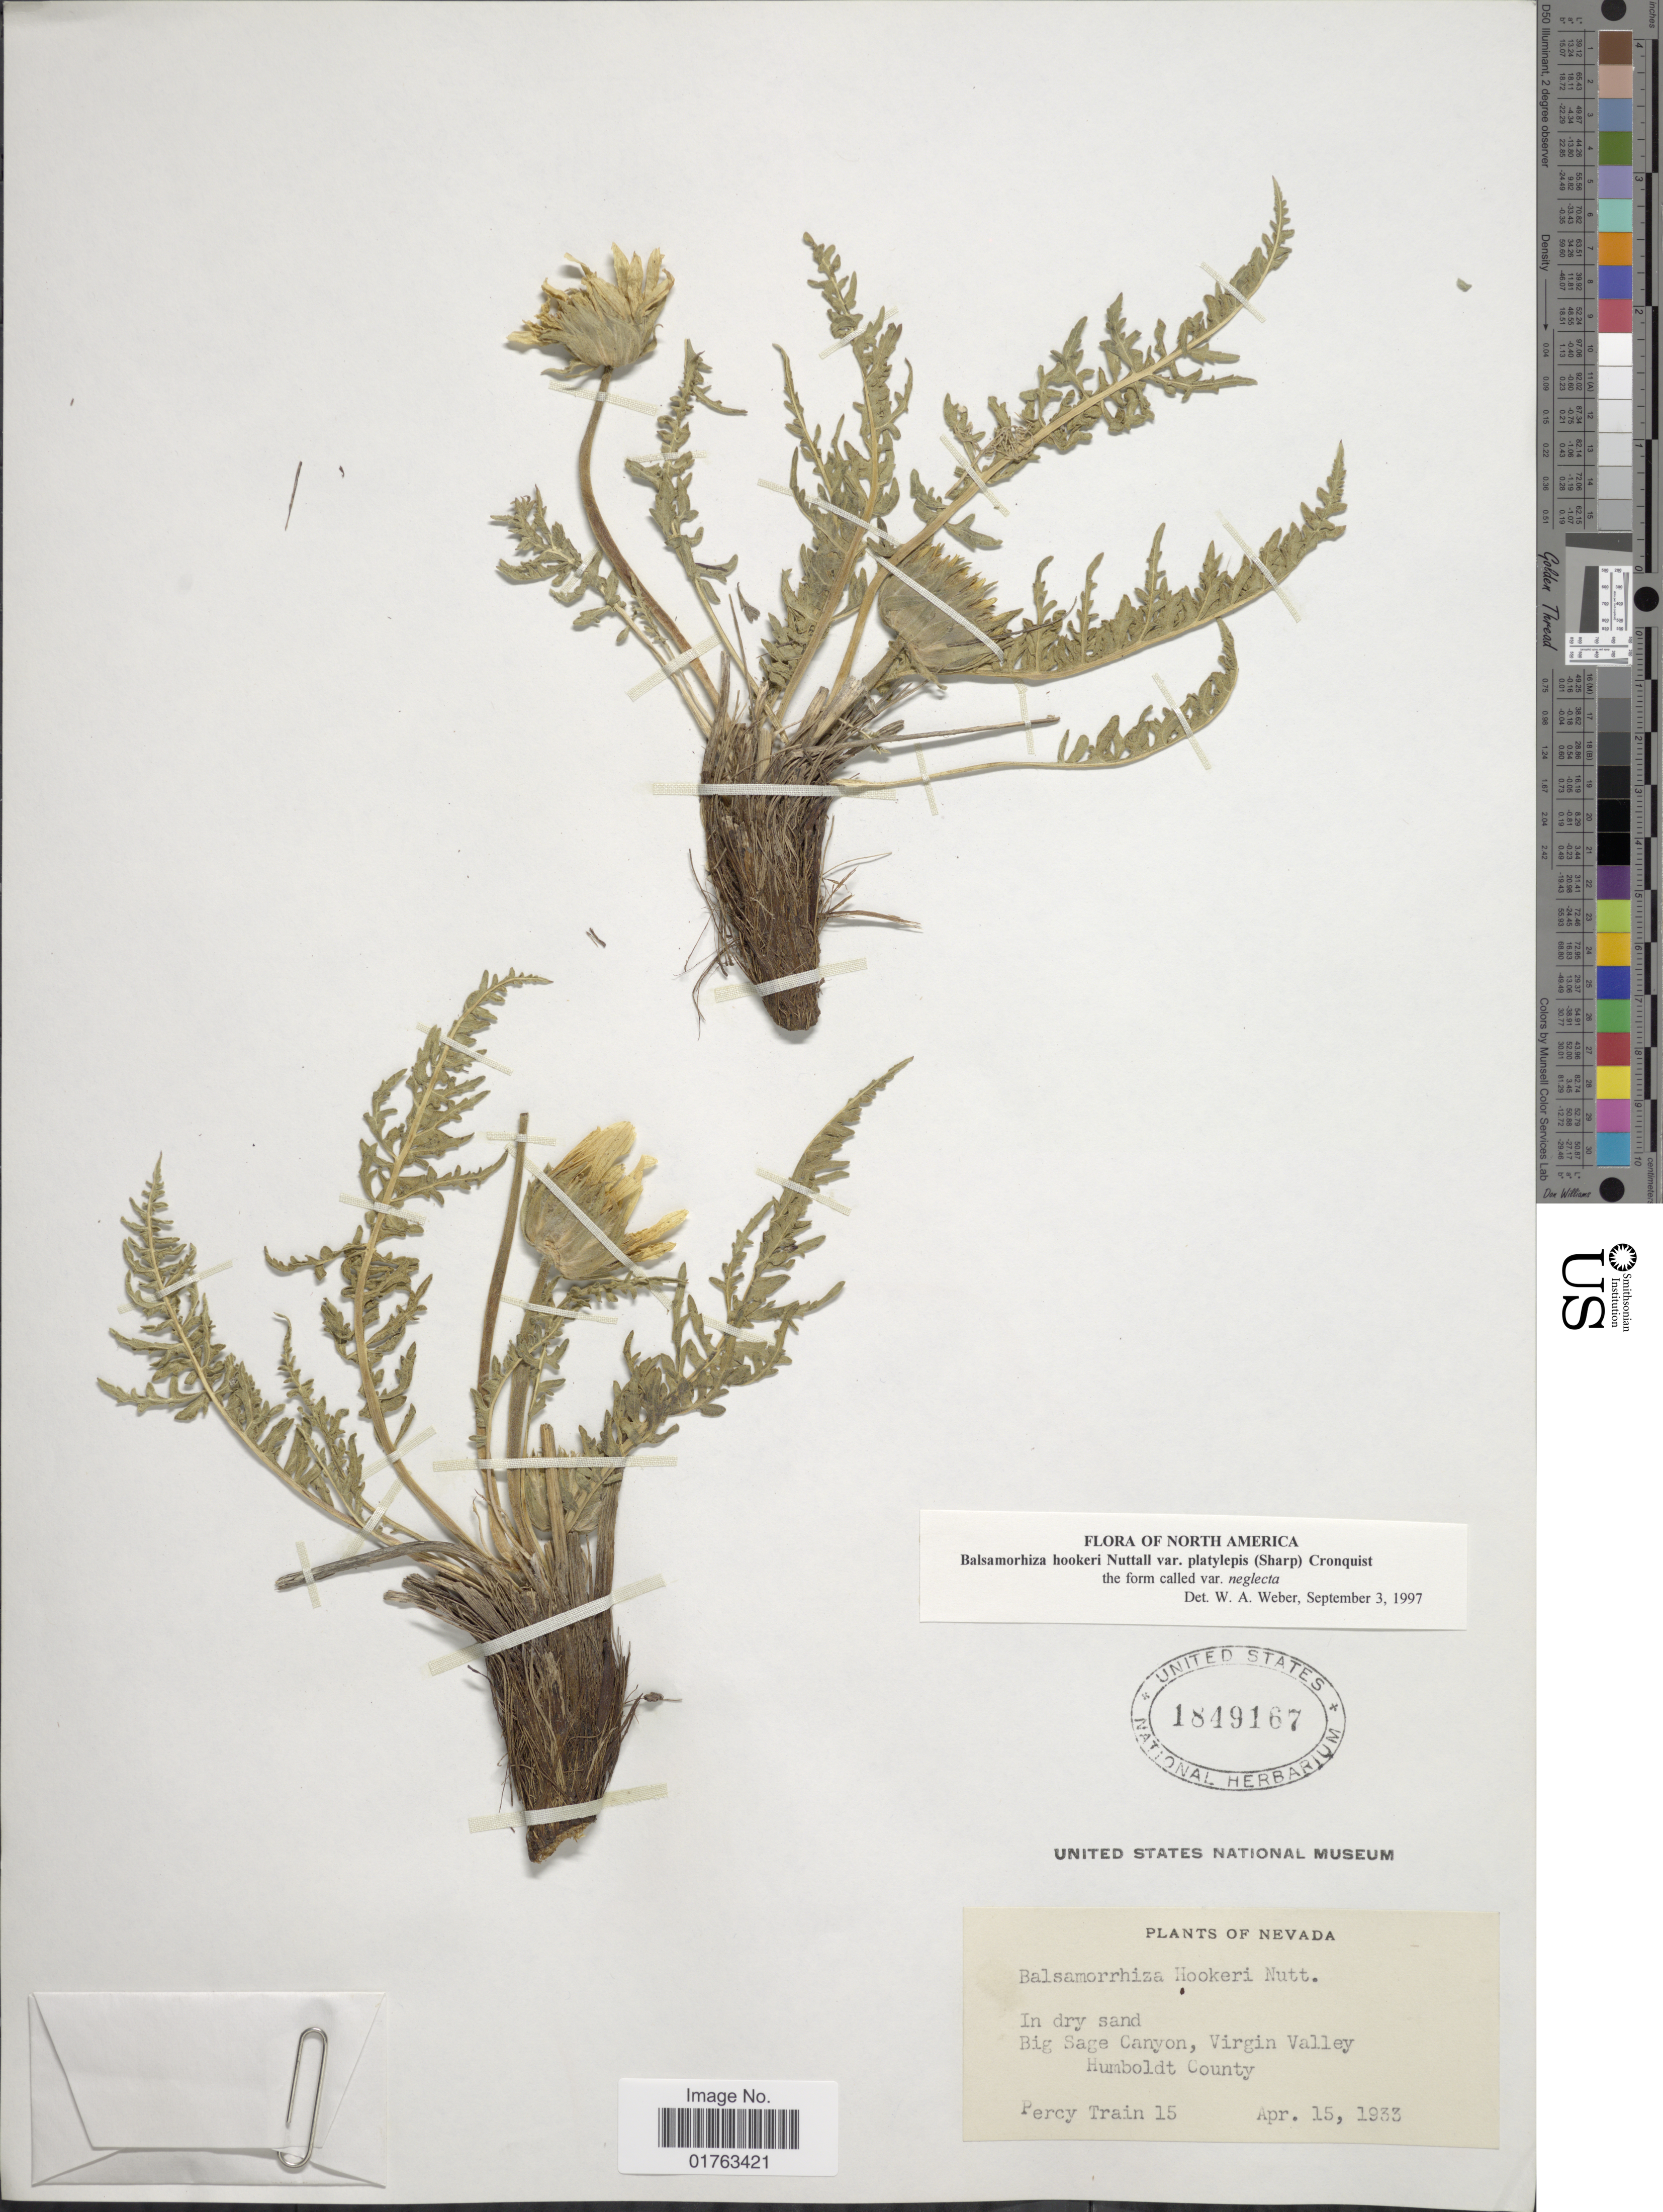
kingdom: Plantae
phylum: Tracheophyta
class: Magnoliopsida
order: Asterales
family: Asteraceae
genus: Balsamorhiza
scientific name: Balsamorhiza hookeri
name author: Nutt.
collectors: P. Train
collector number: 15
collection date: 1933-04-15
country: United States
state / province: Nevada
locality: In dry sand, Big Sage Canyon, Virgin Valley, Humboldt County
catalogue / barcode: US 1849167